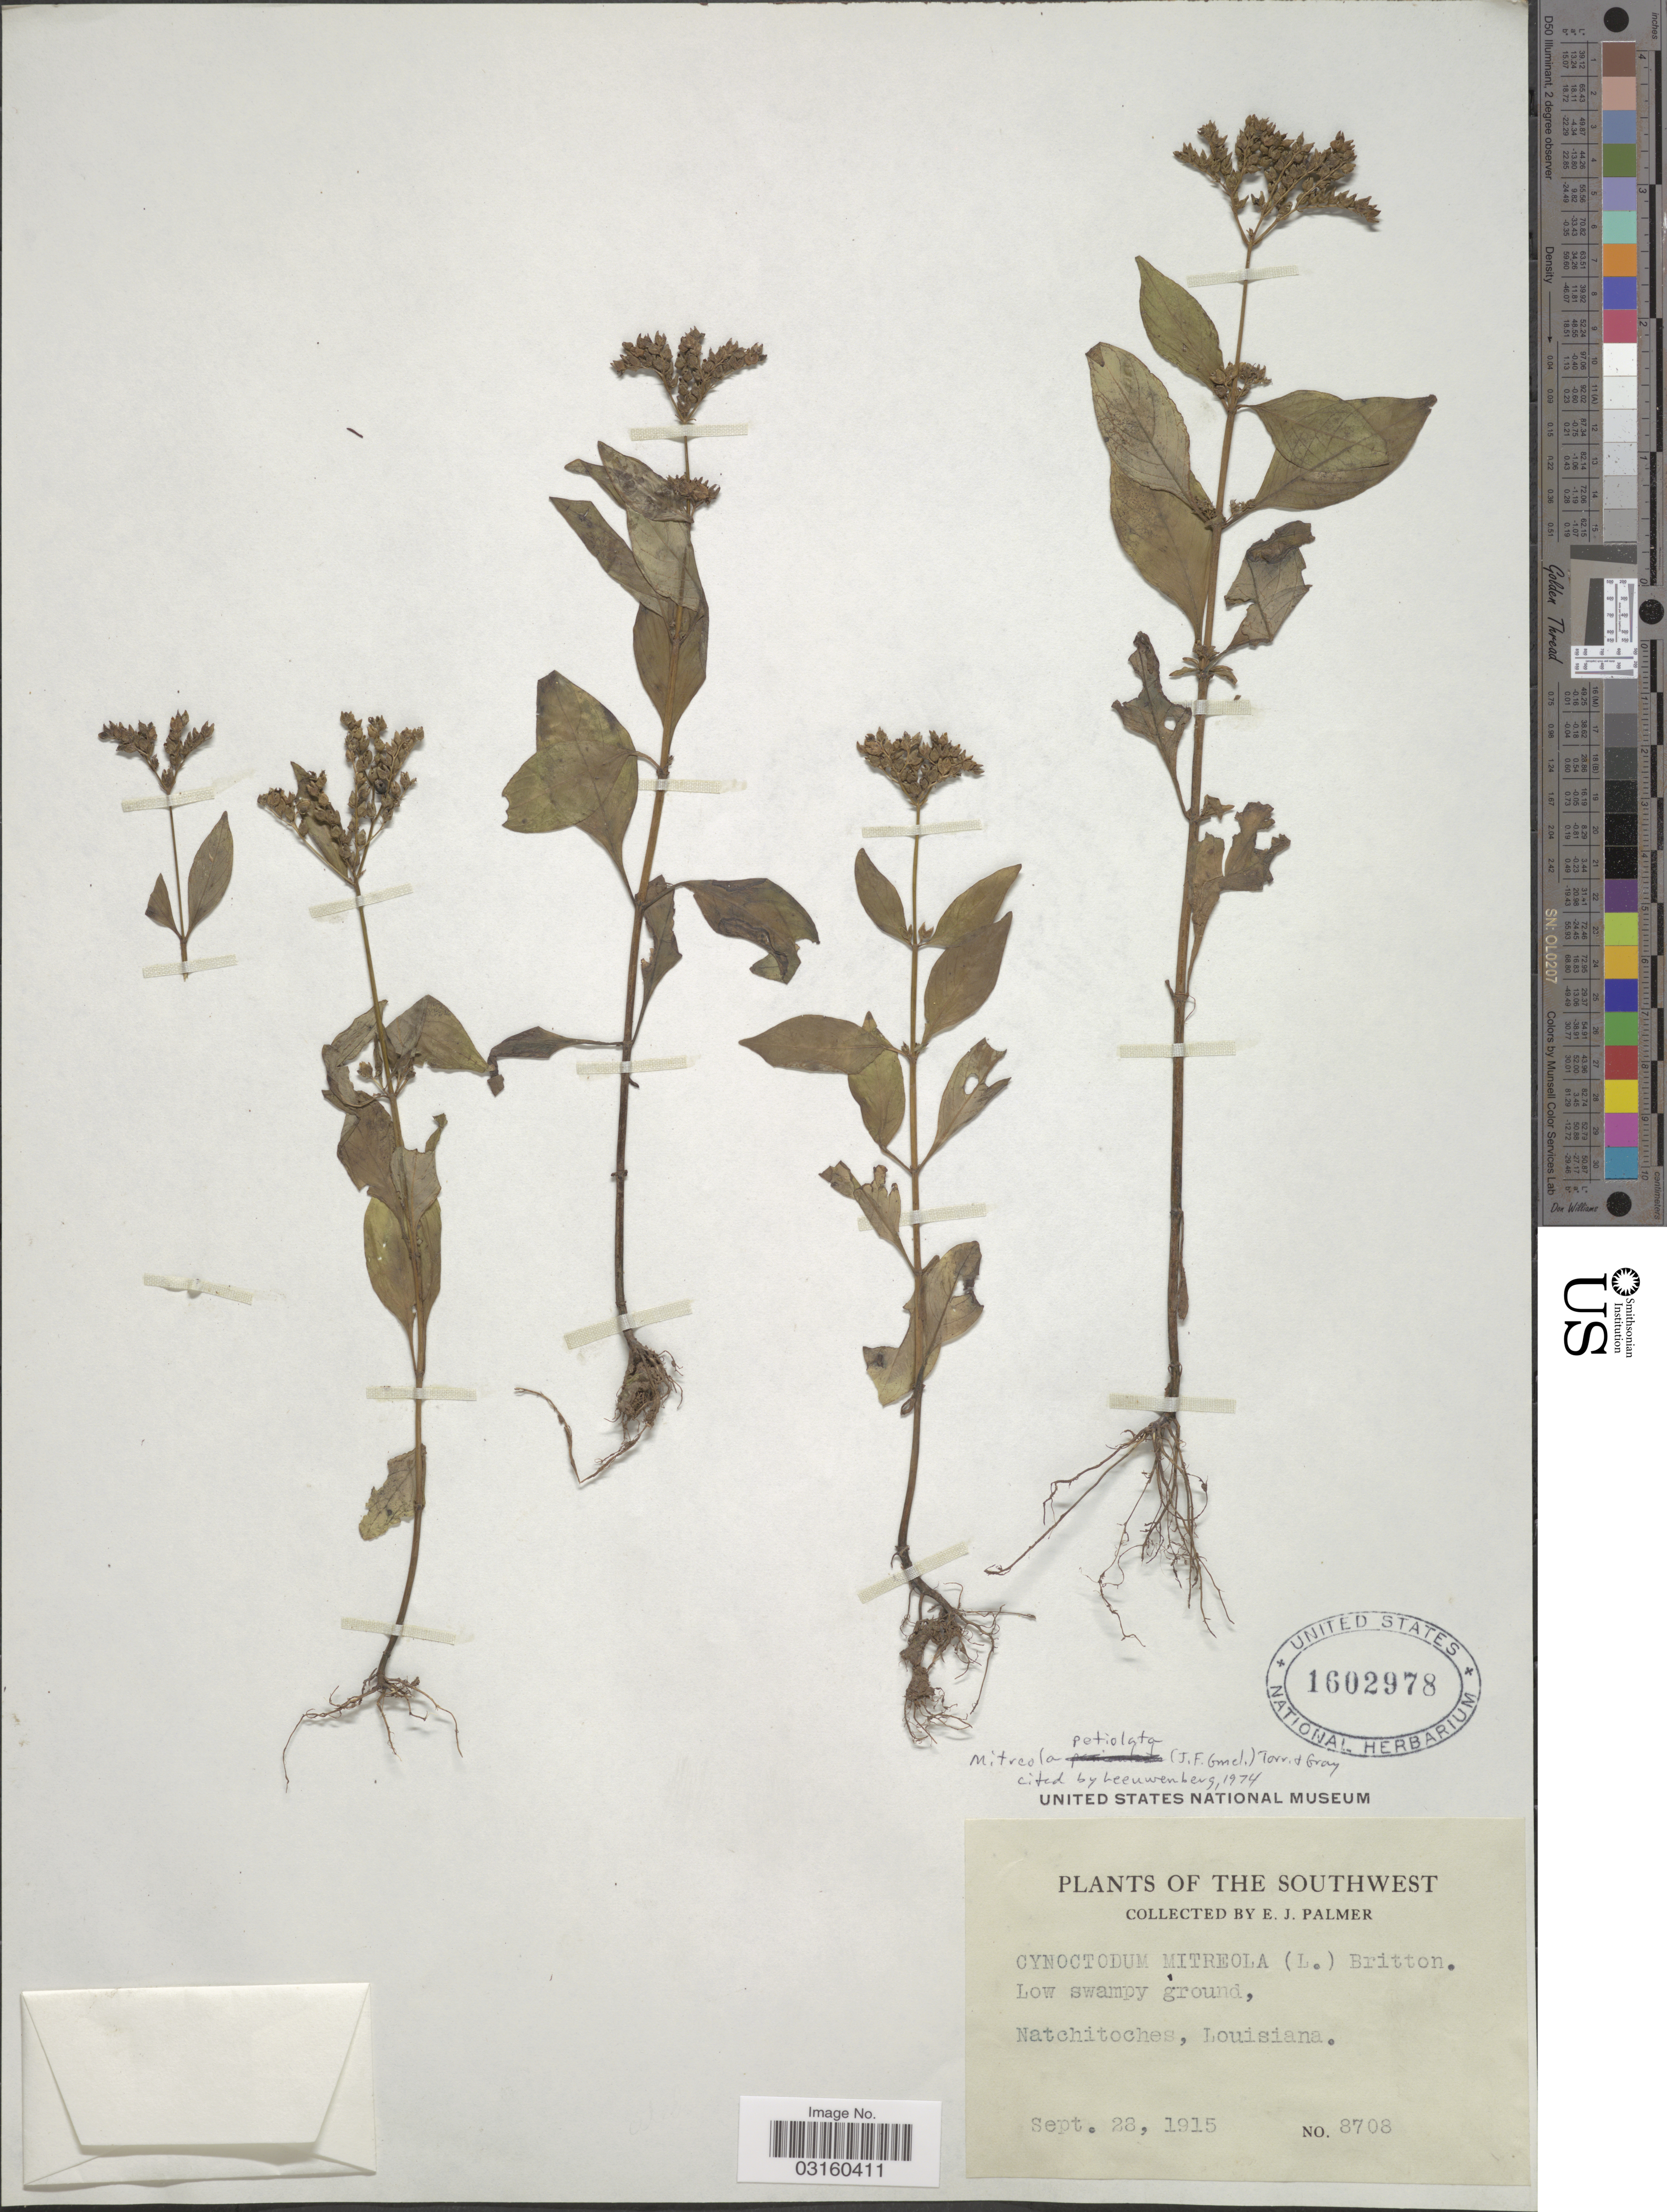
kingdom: Plantae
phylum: Tracheophyta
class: Magnoliopsida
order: Gentianales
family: Loganiaceae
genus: Mitreola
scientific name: Mitreola petiolata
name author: (J.F. Gmel.) Torr. & A. Gray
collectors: E. J. Palmer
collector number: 8708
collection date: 1915-09-28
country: United States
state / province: Louisiana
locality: The Southwest, Natchitoches.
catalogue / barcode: US 1602978